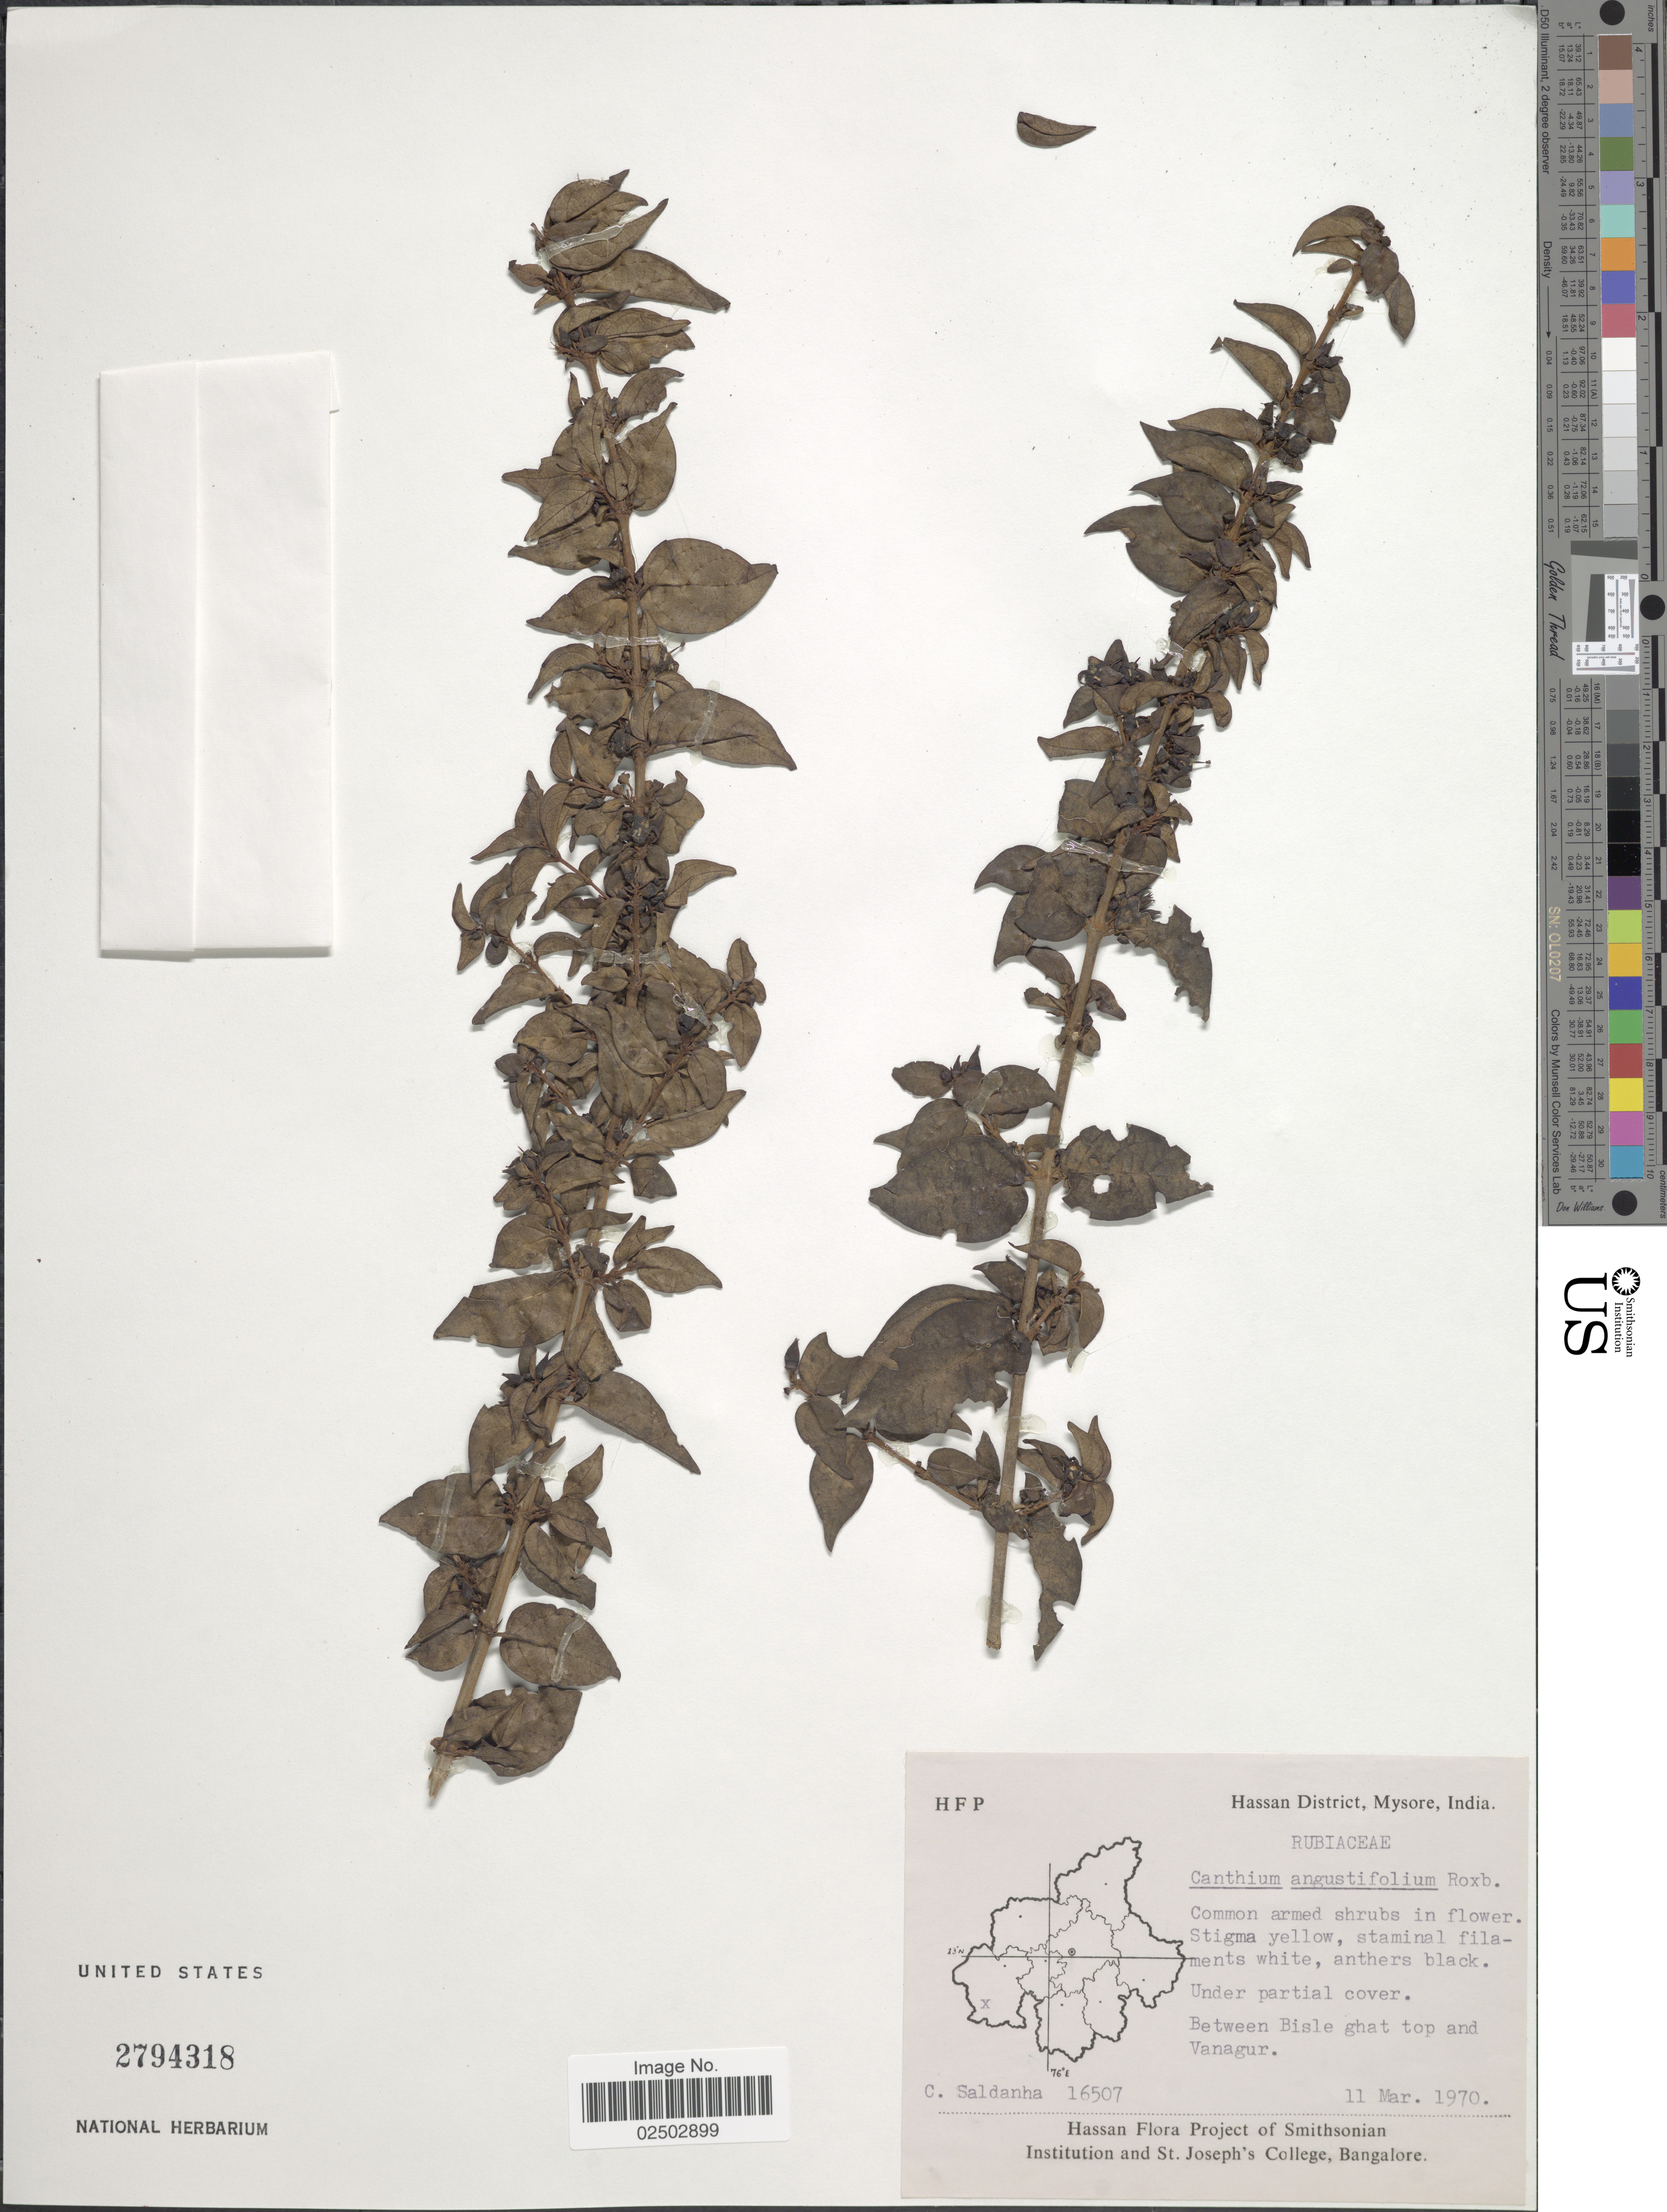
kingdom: Plantae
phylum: Tracheophyta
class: Magnoliopsida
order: Gentianales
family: Rubiaceae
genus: Canthium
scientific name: Canthium angustifolium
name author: Roxb.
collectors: C. Saldanha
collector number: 16507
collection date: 1970-03-11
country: India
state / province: Karnataka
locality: Hassan District, Mysore, India, Between Bisle ghat top and Vanagur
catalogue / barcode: US 2794318